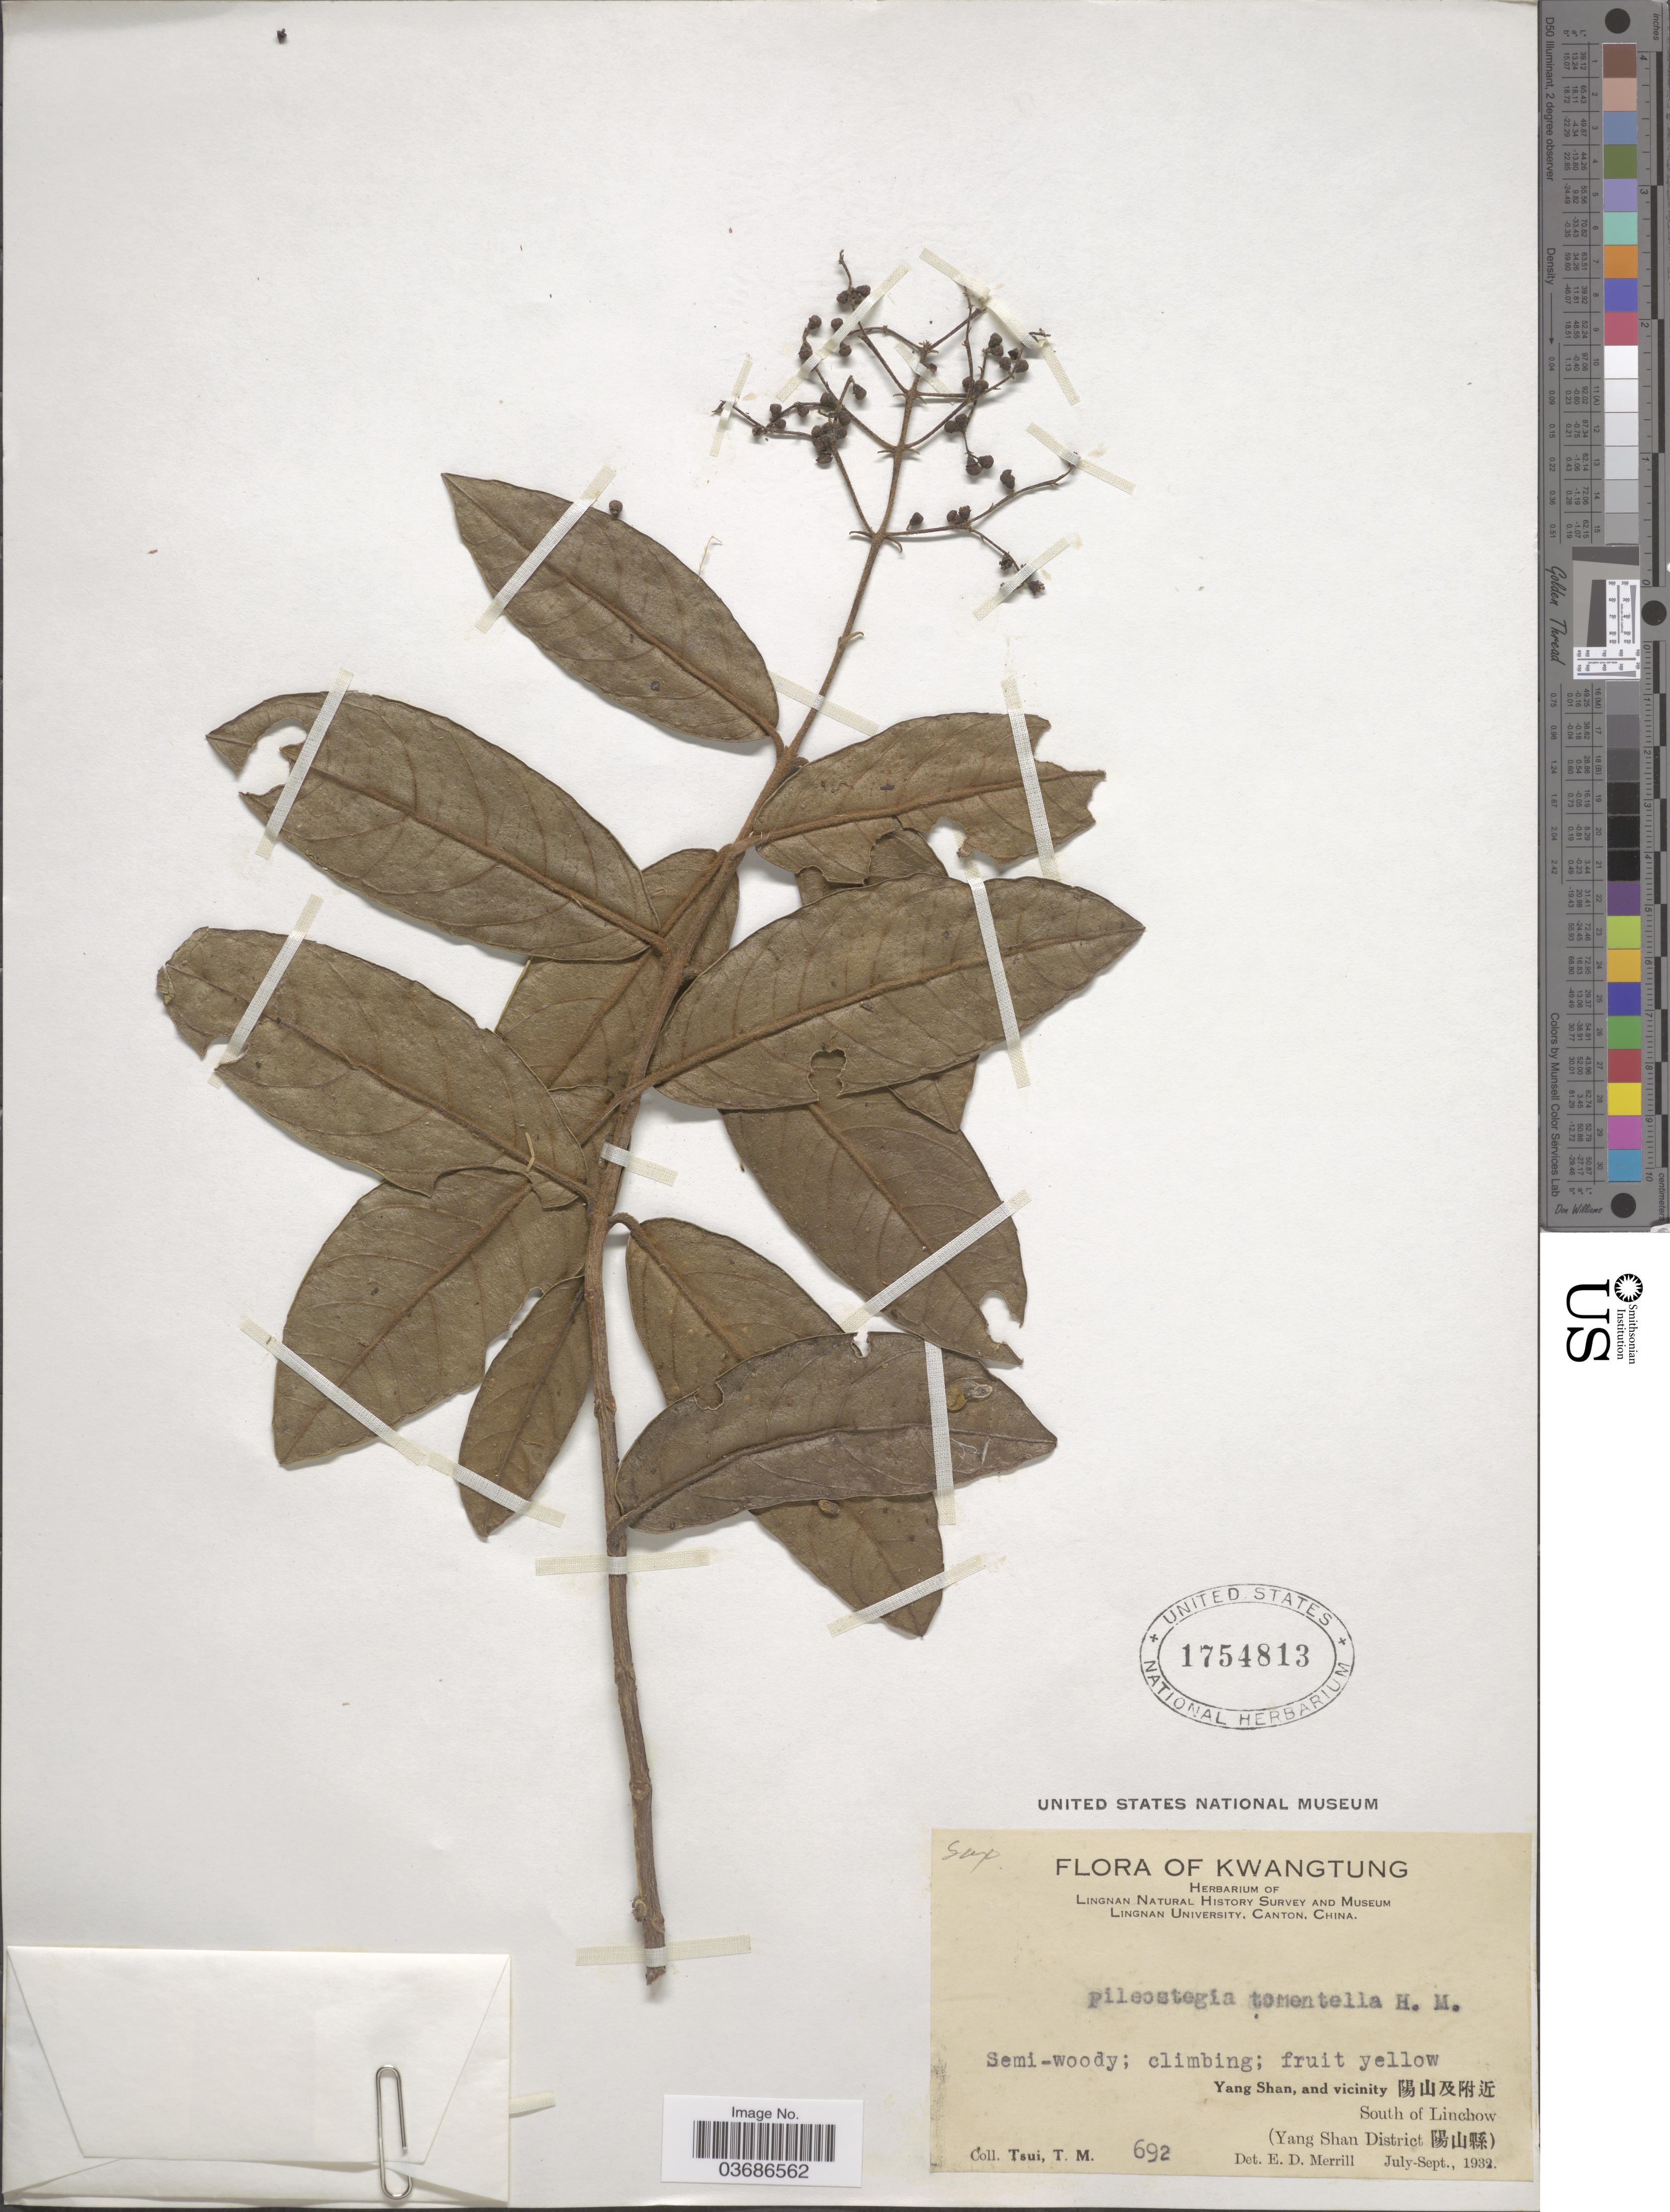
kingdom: Plantae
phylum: Tracheophyta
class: Magnoliopsida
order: Cornales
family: Hydrangeaceae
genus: Hydrangea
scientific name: Hydrangea tomentella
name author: (Hand.-Mazz.) Y. De Smet & C. Granados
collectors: T. Tsui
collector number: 692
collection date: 1932-07/1932-09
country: China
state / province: Guangdong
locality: Kwangtung. Lingnan Natural History Survey and Museum. Yang Shan, and vicinity X. South of Linchow. Ysng Shan District X).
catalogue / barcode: US 1754813